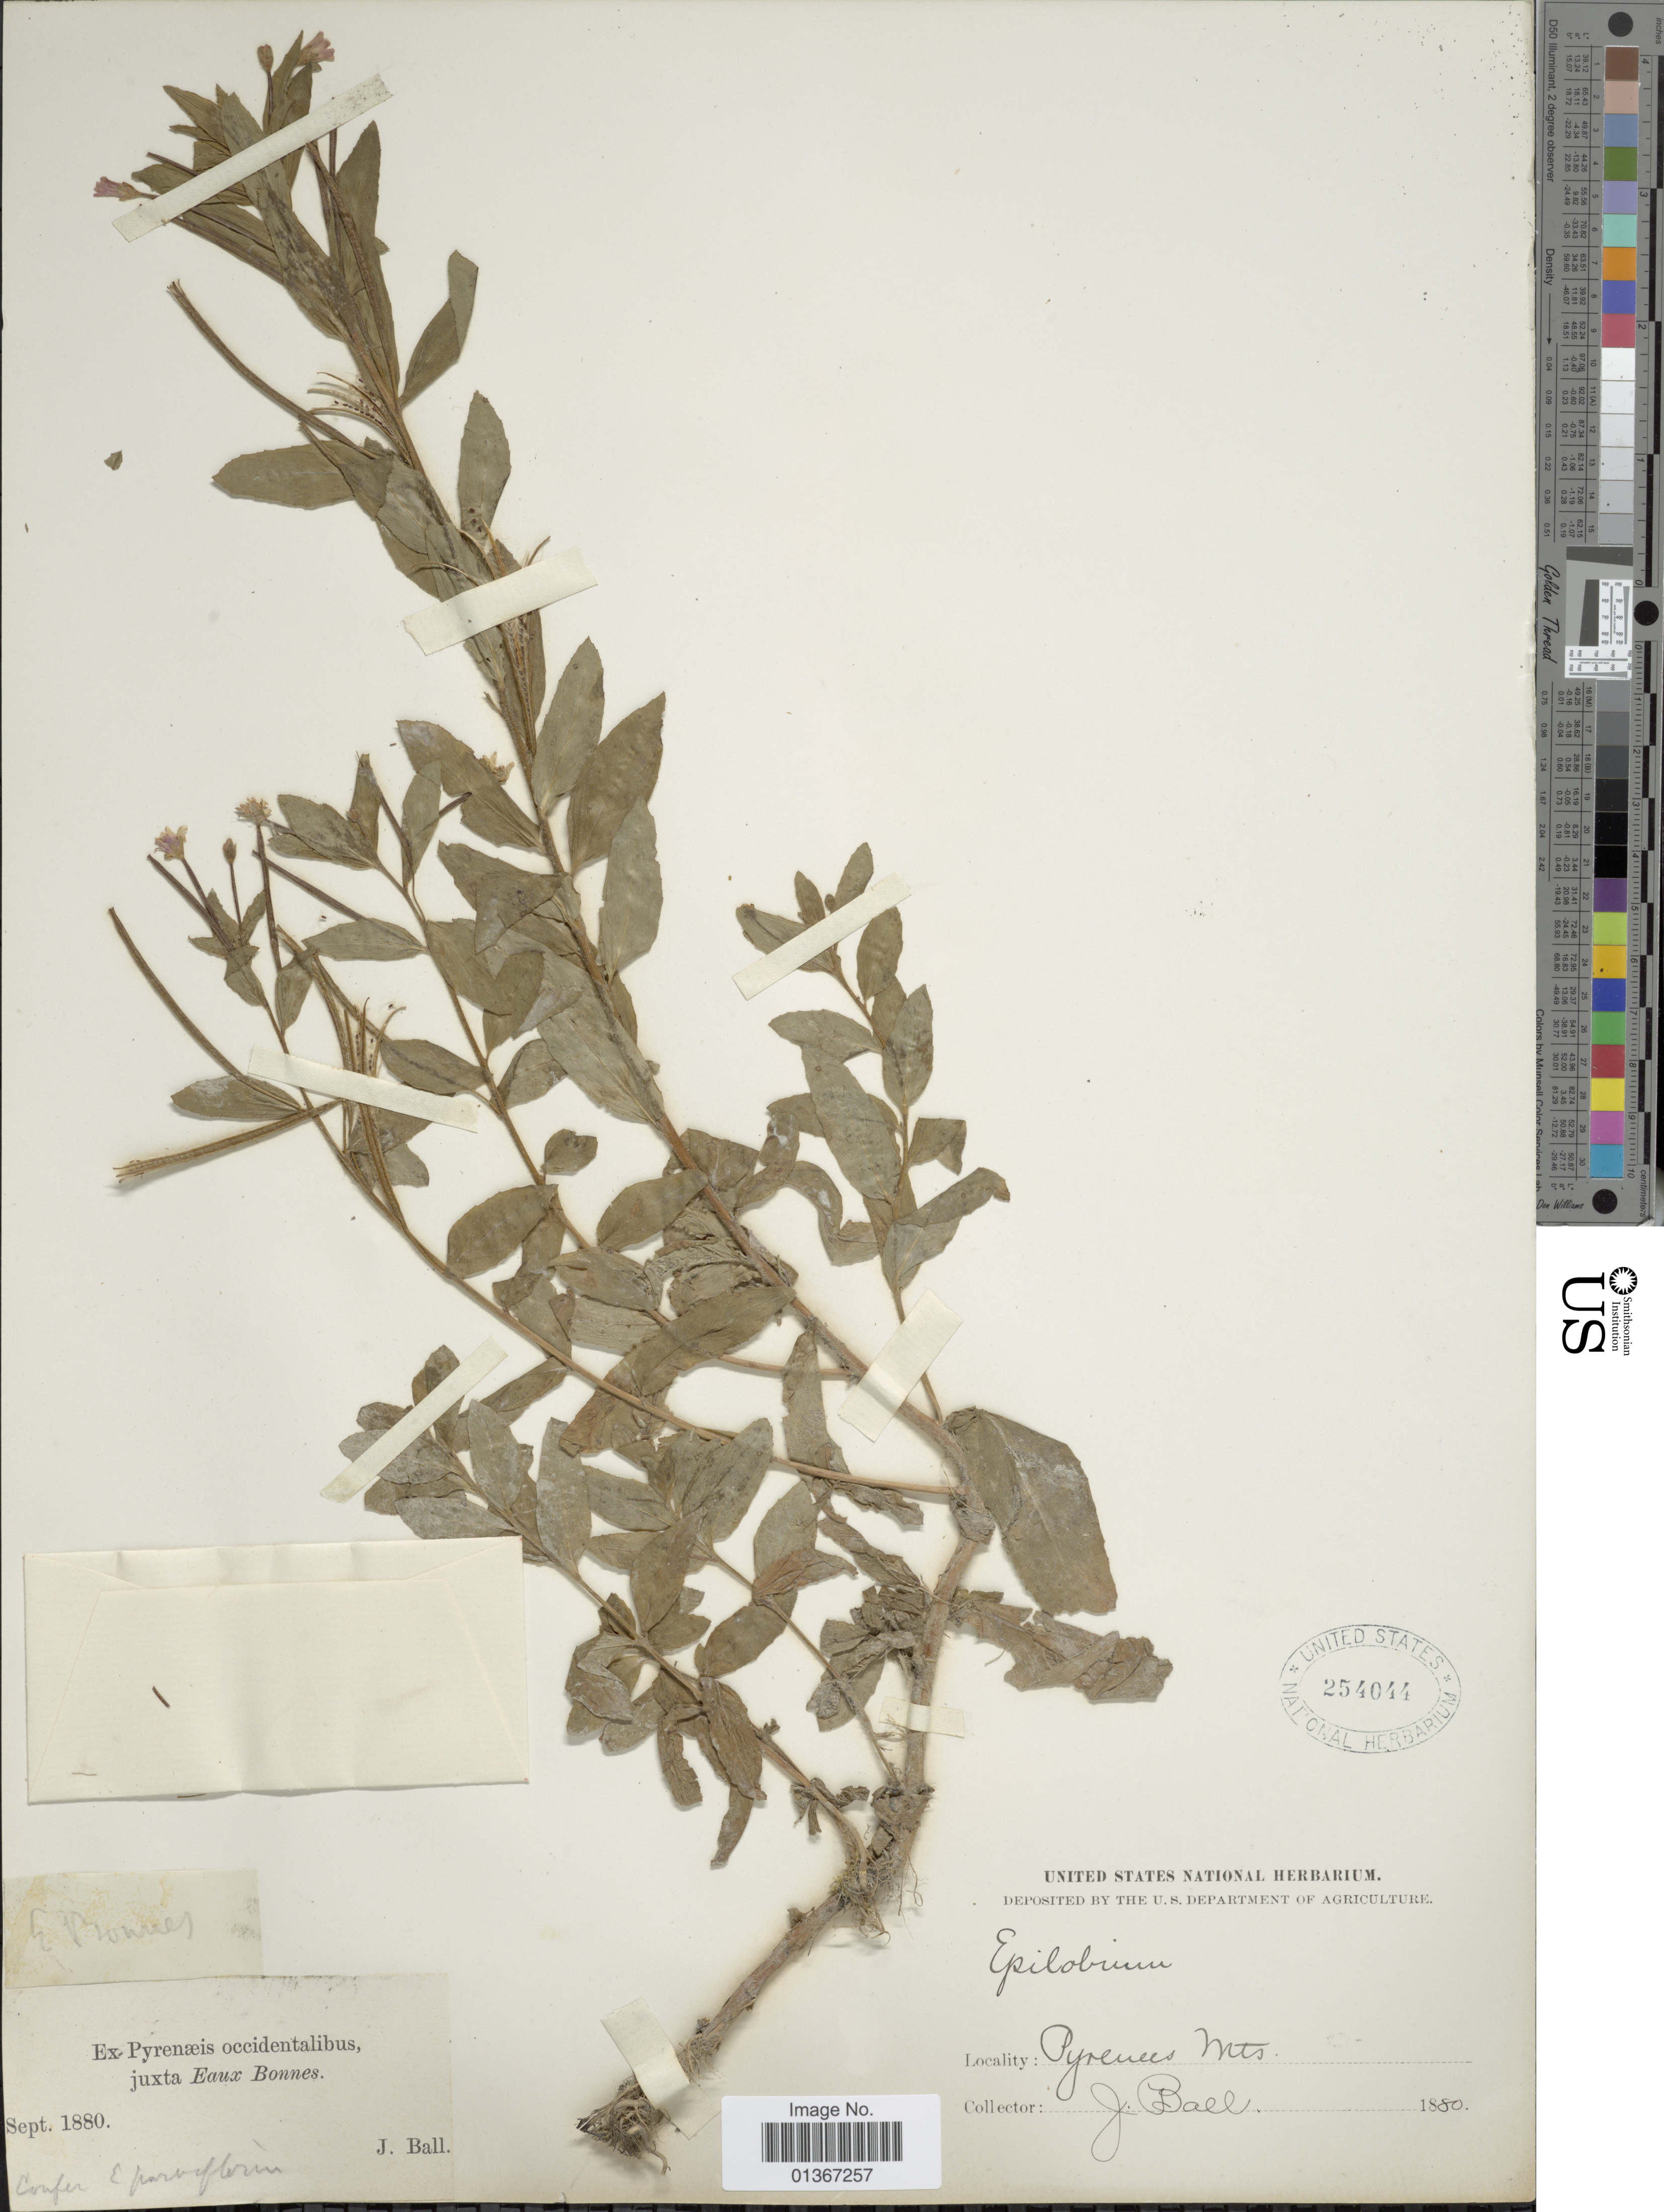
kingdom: Plantae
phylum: Tracheophyta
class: Magnoliopsida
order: Myrtales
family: Onagraceae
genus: Epilobium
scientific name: Epilobium sp.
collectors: J. Ball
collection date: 1880-09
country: France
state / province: Occitanie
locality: Ex Pyrenæis occidentalibus, juxta Eaux Bonnes.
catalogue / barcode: US 254044